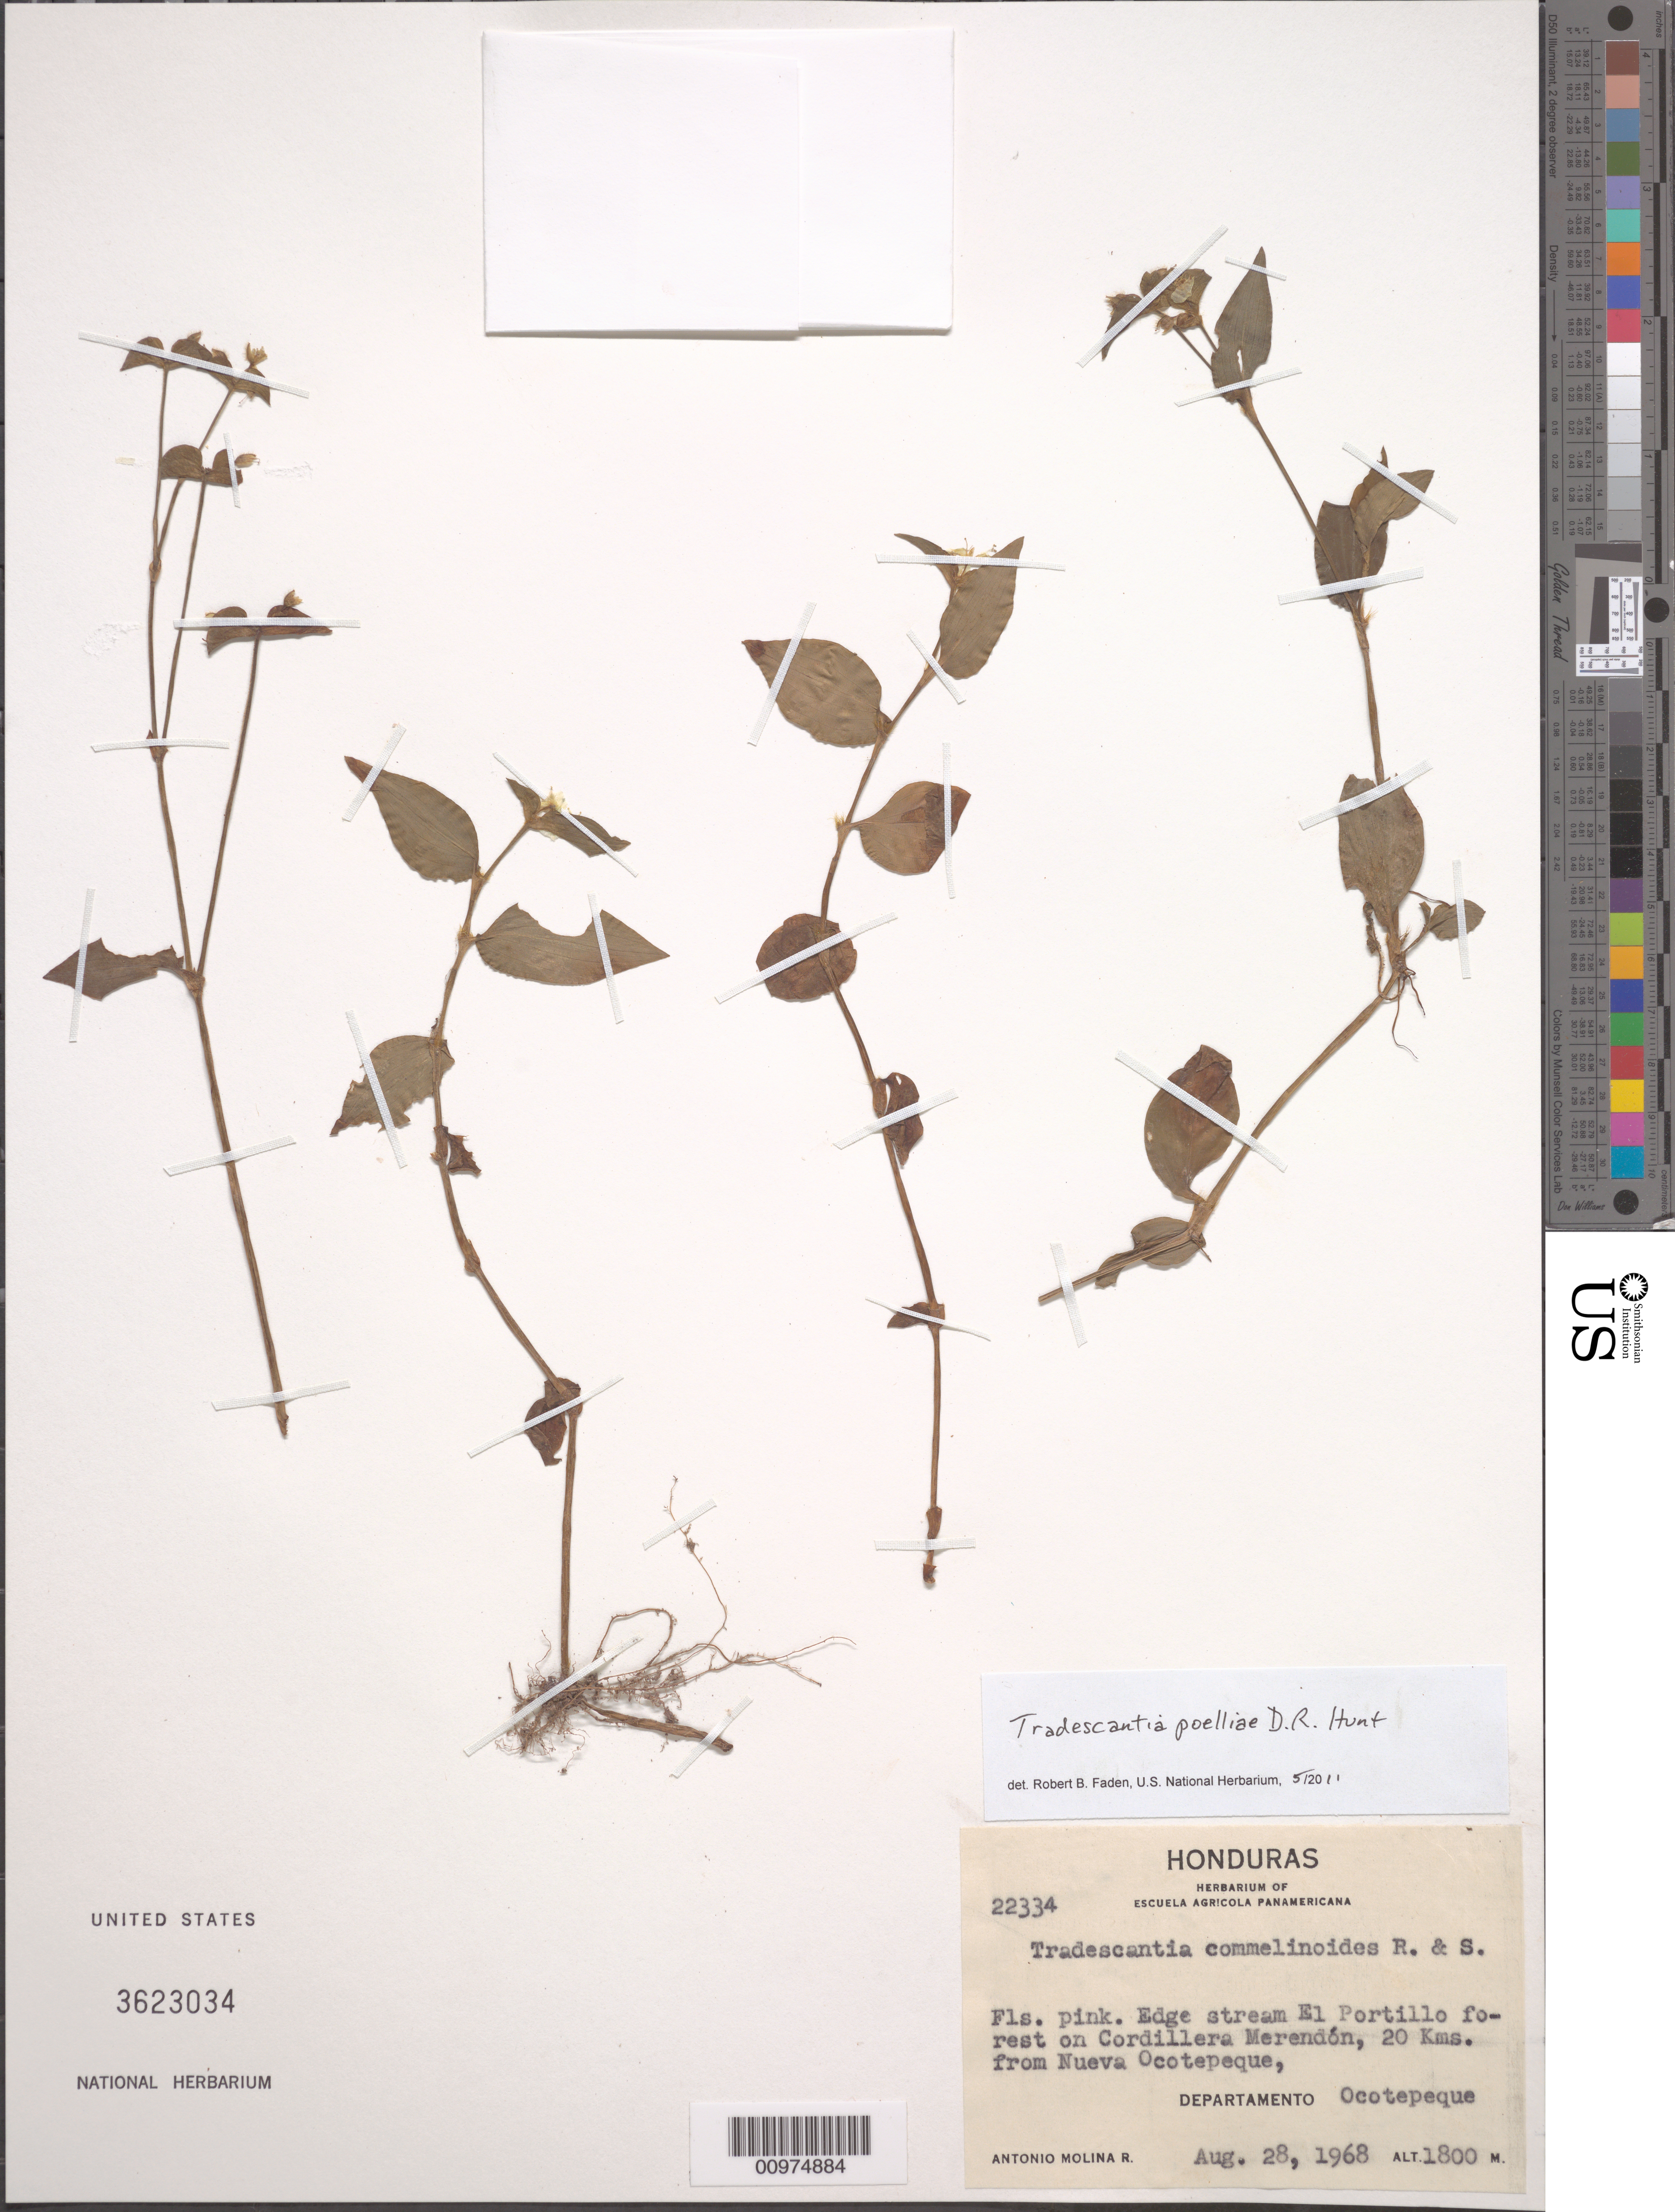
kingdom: Plantae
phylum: Tracheophyta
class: Liliopsida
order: Commelinales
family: Commelinaceae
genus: Tradescantia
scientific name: Tradescantia poelliae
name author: D.R. Hunt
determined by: Faden, Robert B., (US), Smithsonian Institution - National Museum of Natural History (UNITED STATES)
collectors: A. Molina R.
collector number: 22334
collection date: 1968-08-28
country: Honduras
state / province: Ocotepeque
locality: on Cordillera Merendón, 20 kms. from Nueva Ocotepeque,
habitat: Edge stream El Portillo forest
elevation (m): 1800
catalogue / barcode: US 3623034